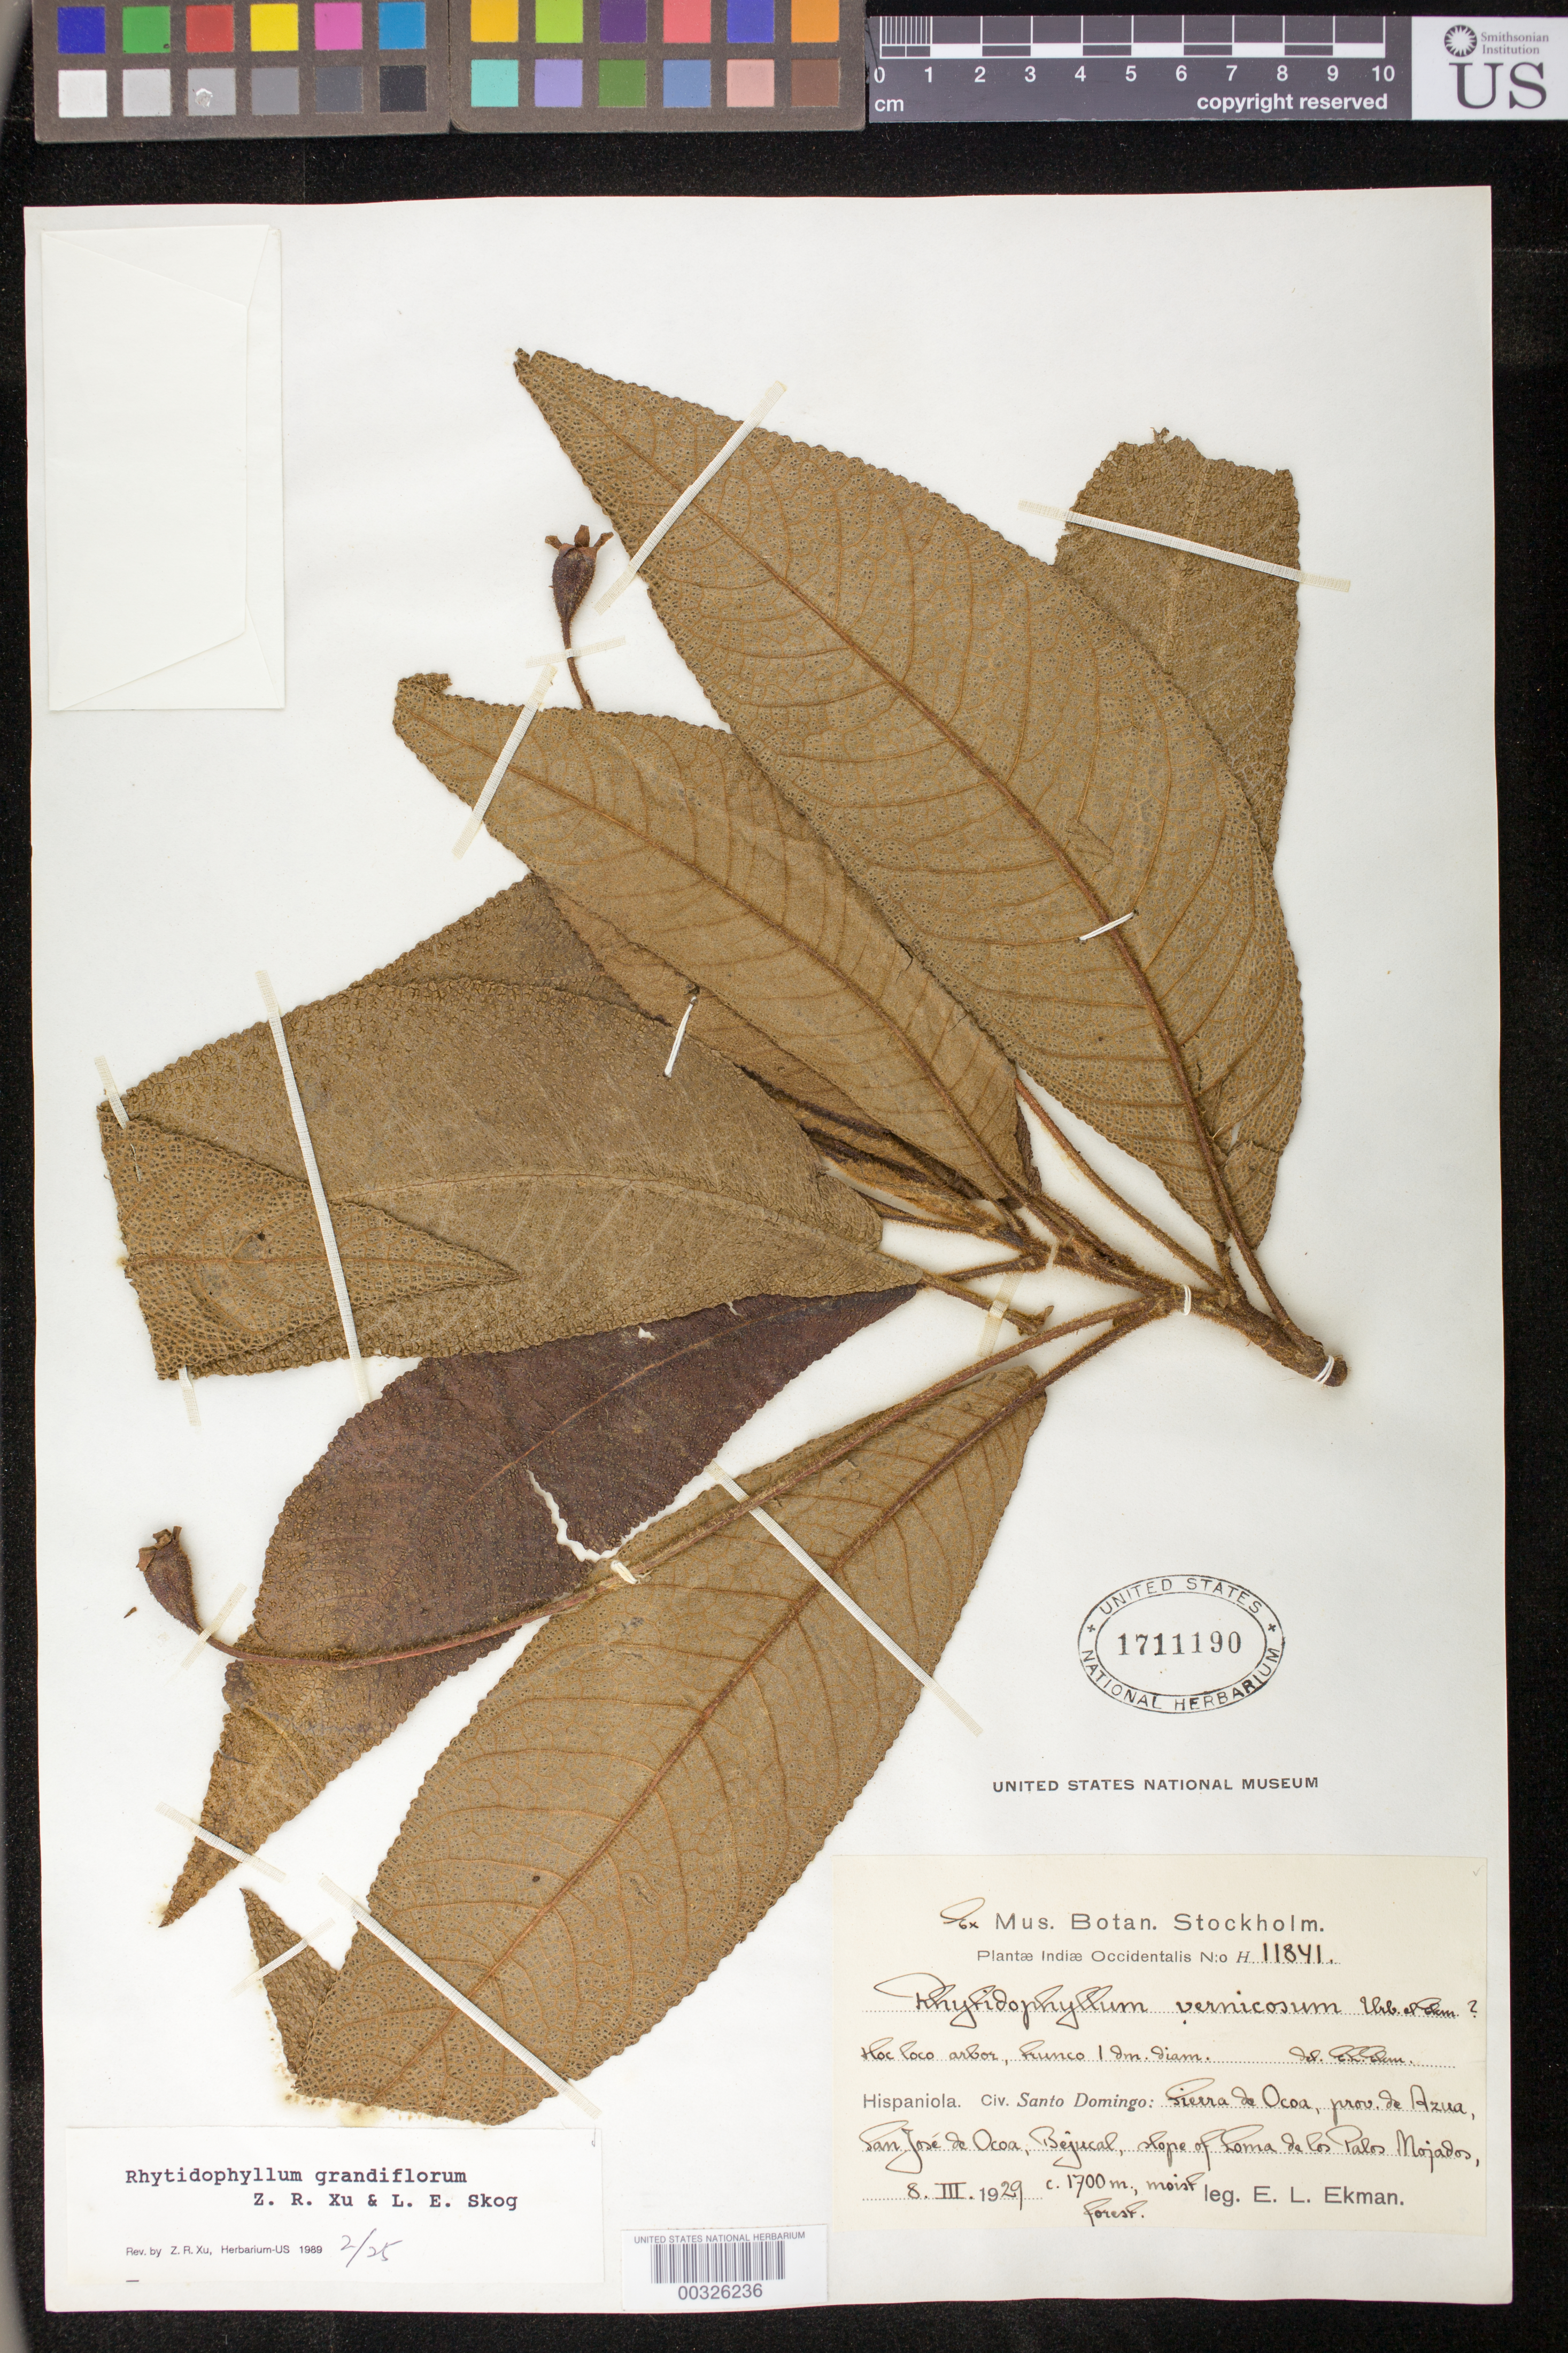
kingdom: Plantae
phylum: Tracheophyta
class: Magnoliopsida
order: Lamiales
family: Gesneriaceae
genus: Rhytidophyllum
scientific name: Rhytidophyllum grandiflorum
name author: Xu & L.E. Skog ex Zanoni & Jiménez Rodr.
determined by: Skog, Laurence E.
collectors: E. L. Ekman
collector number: H 11841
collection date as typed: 08 Mar 1929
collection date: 1929-03-08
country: Dominican Republic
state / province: Azua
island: Hispaniola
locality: Sierra de Ocoa, San José de Ocoa, Bejucal, slope of Loma de los Palos Mojados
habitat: Moist forest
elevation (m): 1700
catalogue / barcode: US 1711190